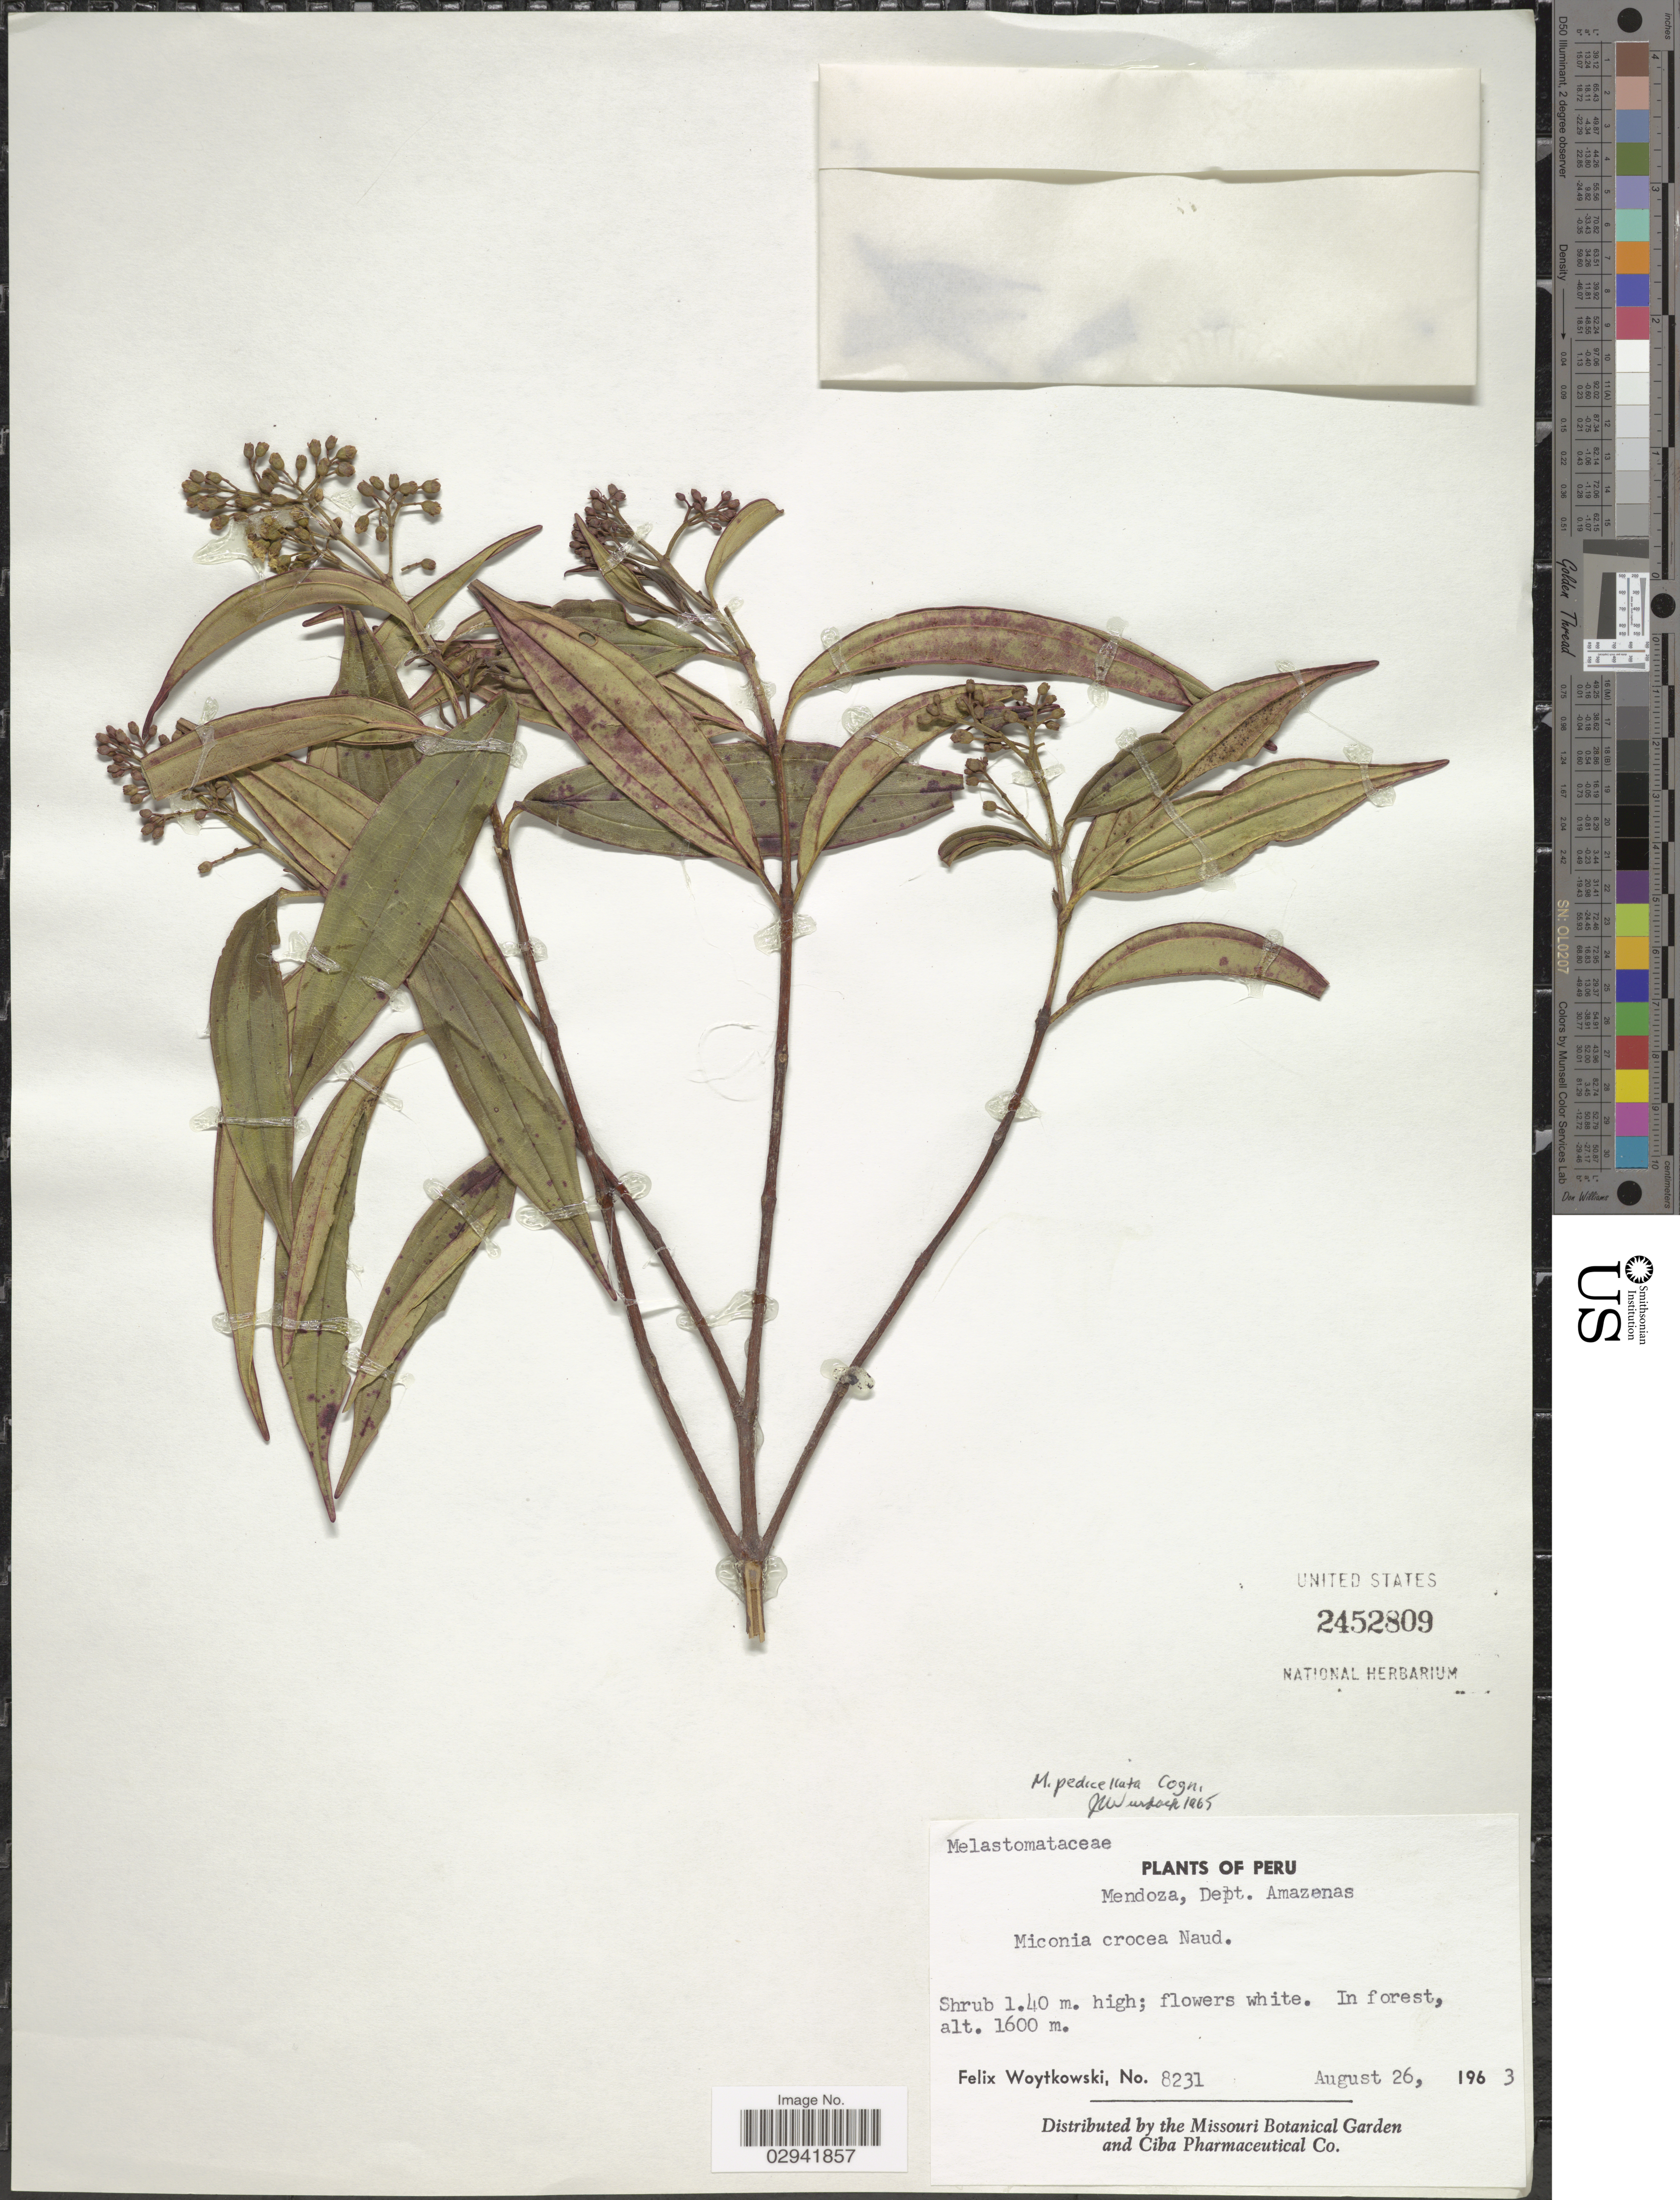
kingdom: Plantae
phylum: Tracheophyta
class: Magnoliopsida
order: Myrtales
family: Melastomataceae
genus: Miconia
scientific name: Miconia pedicellata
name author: Cogn.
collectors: F. Woytkowski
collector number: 8231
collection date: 1963-08-26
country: Peru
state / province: Amazonas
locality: Mendoza, Dept. Amazonas.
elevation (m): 1600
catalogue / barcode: US 2452809